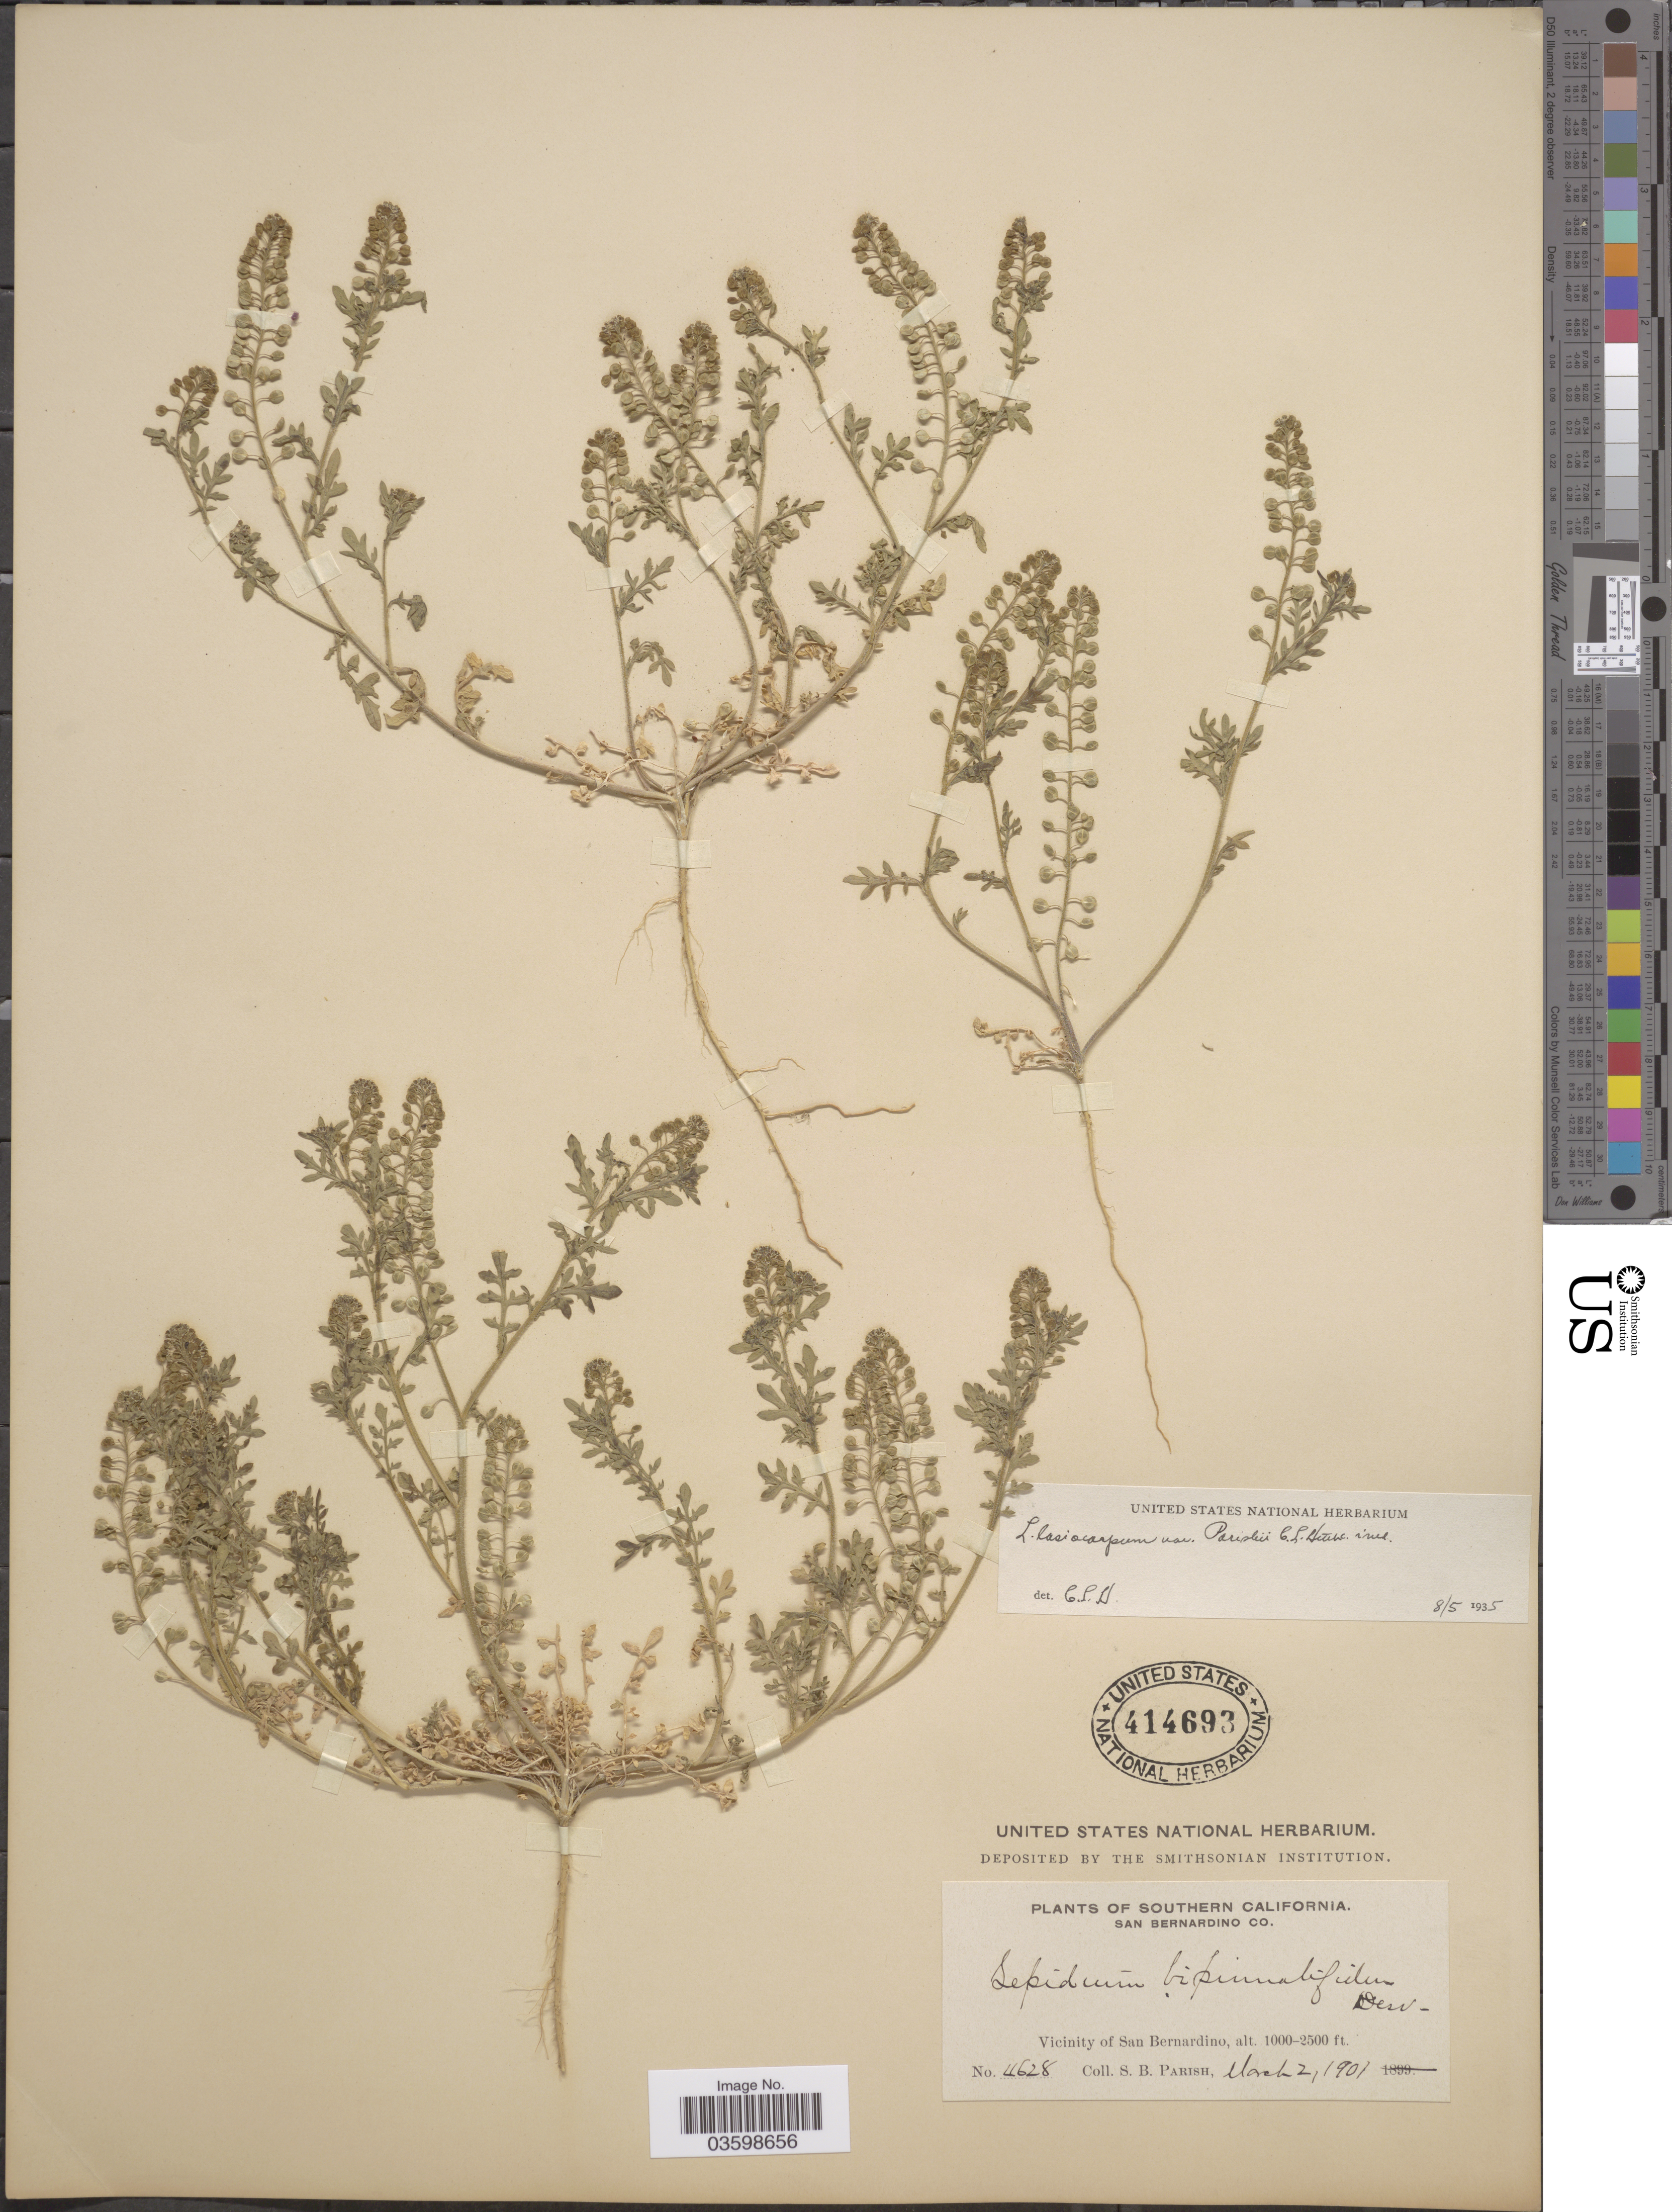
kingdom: Plantae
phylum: Tracheophyta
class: Magnoliopsida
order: Brassicales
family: Brassicaceae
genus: Lepidium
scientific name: Lepidium lasiocarpum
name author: Nutt.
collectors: S. B. Parish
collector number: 4628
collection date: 1901-03-02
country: United States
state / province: California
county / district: San Bernardino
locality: Southern California. San Bernardino Co. Vicinity of San Bernardino.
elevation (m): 305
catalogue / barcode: US 414693